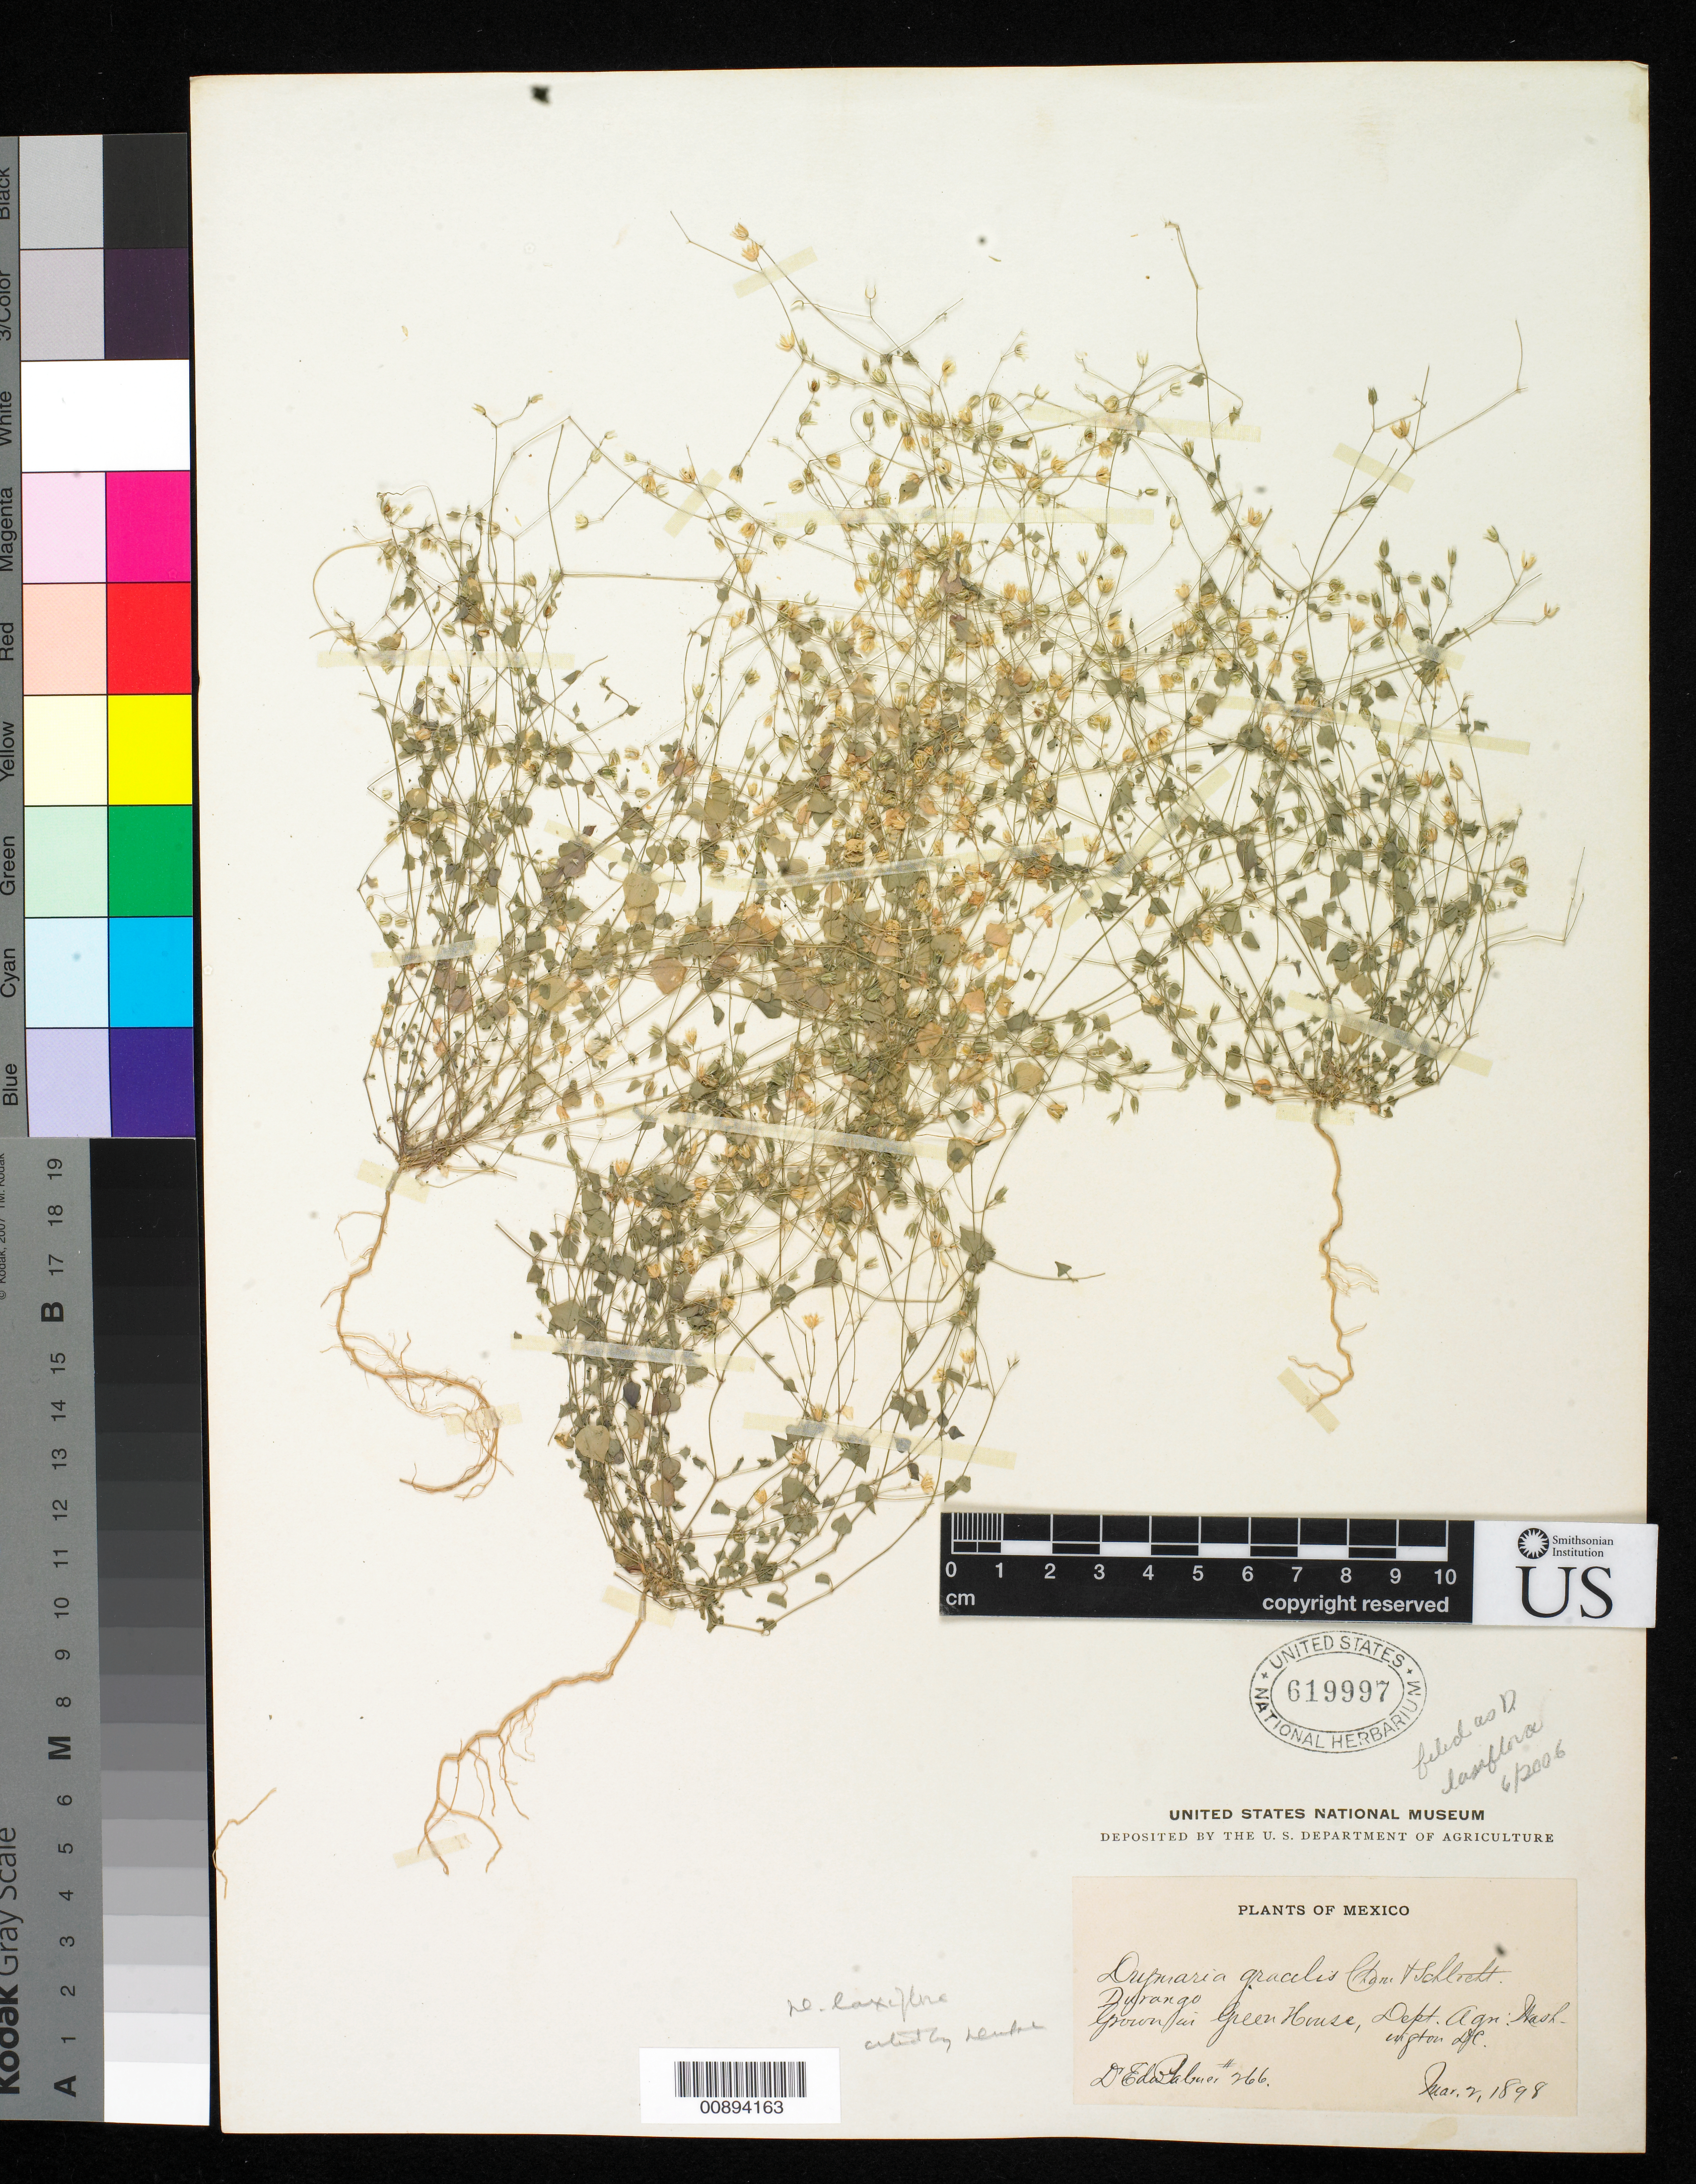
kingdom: Plantae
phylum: Tracheophyta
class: Magnoliopsida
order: Caryophyllales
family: Caryophyllaceae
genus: Drymaria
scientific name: Drymaria laxiflora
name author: Benth.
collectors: E. Palmer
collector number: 266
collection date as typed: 02 Mar 1898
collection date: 1898-03-02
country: Mexico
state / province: Durango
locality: Durango.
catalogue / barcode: US 619997